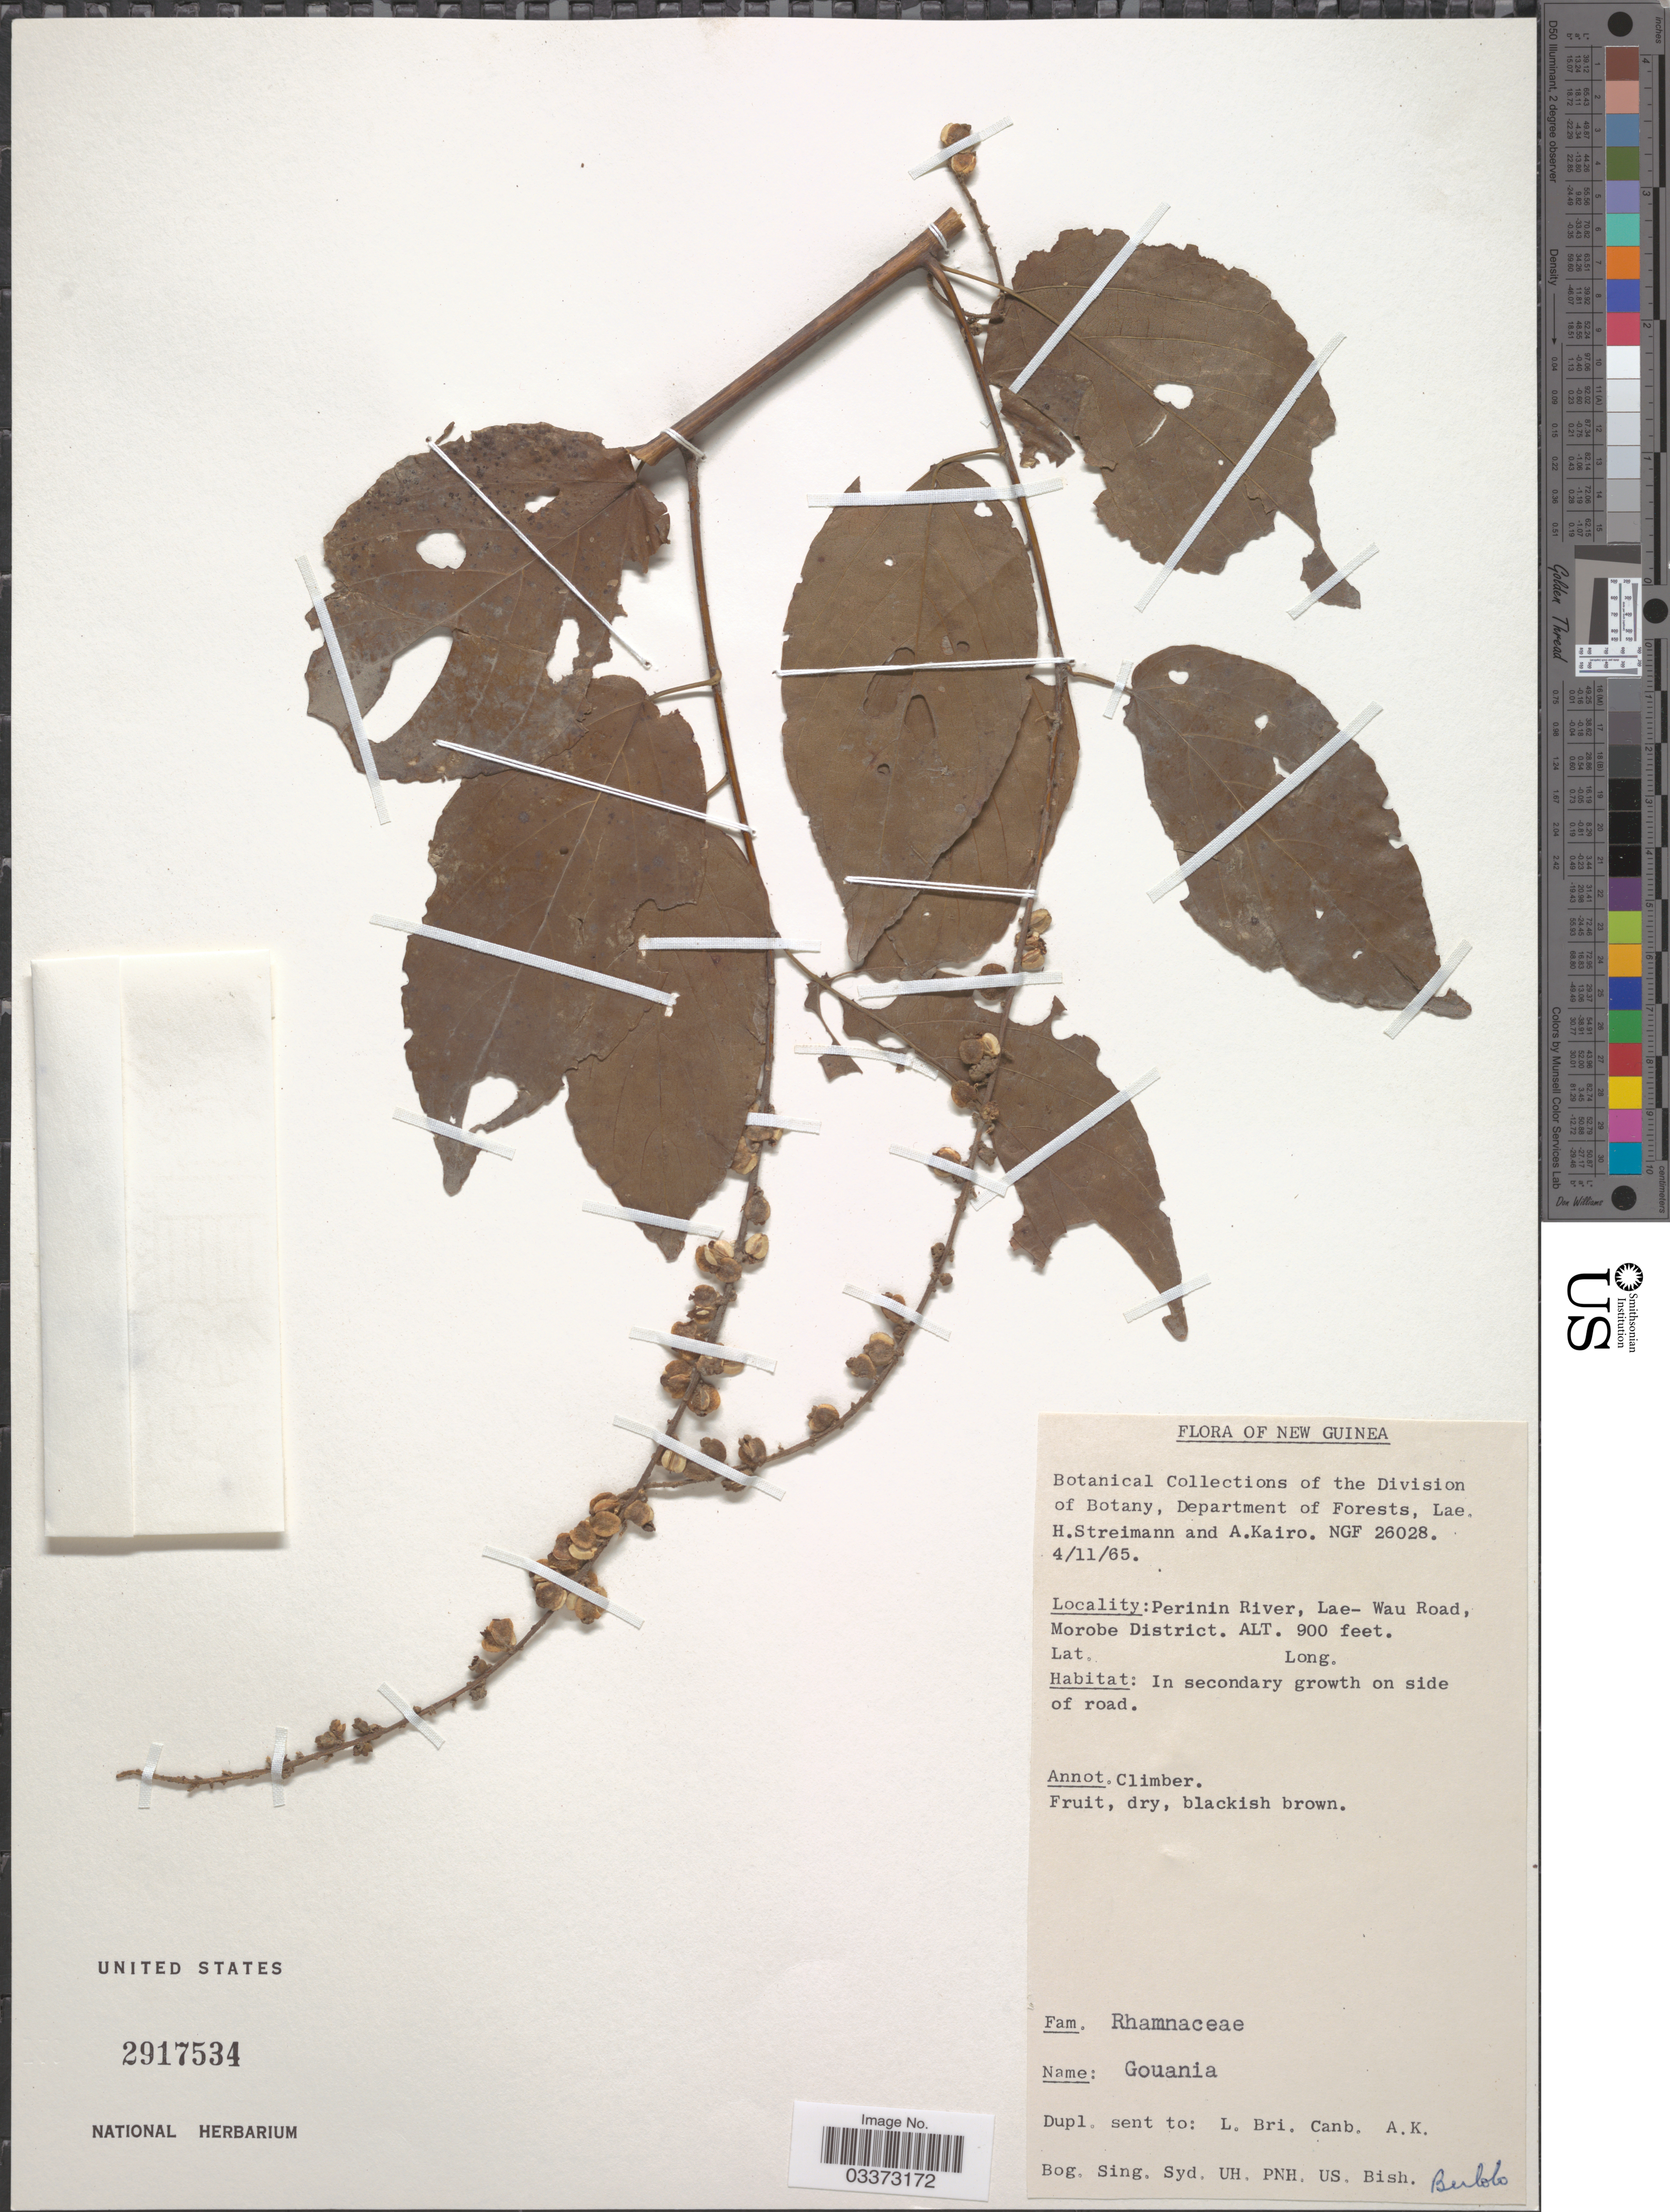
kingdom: Plantae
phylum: Tracheophyta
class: Magnoliopsida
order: Rosales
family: Rhamnaceae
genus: Gouania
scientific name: Gouania sp.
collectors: H. Streimann & A. Kairo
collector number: NGF 26028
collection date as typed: Transcribed d/m/y: 4/11/65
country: Papua New Guinea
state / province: Morobe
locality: New Guinea. Perinin River, Lae- Wau Road, Morobe District.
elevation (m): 274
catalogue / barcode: US 2917534